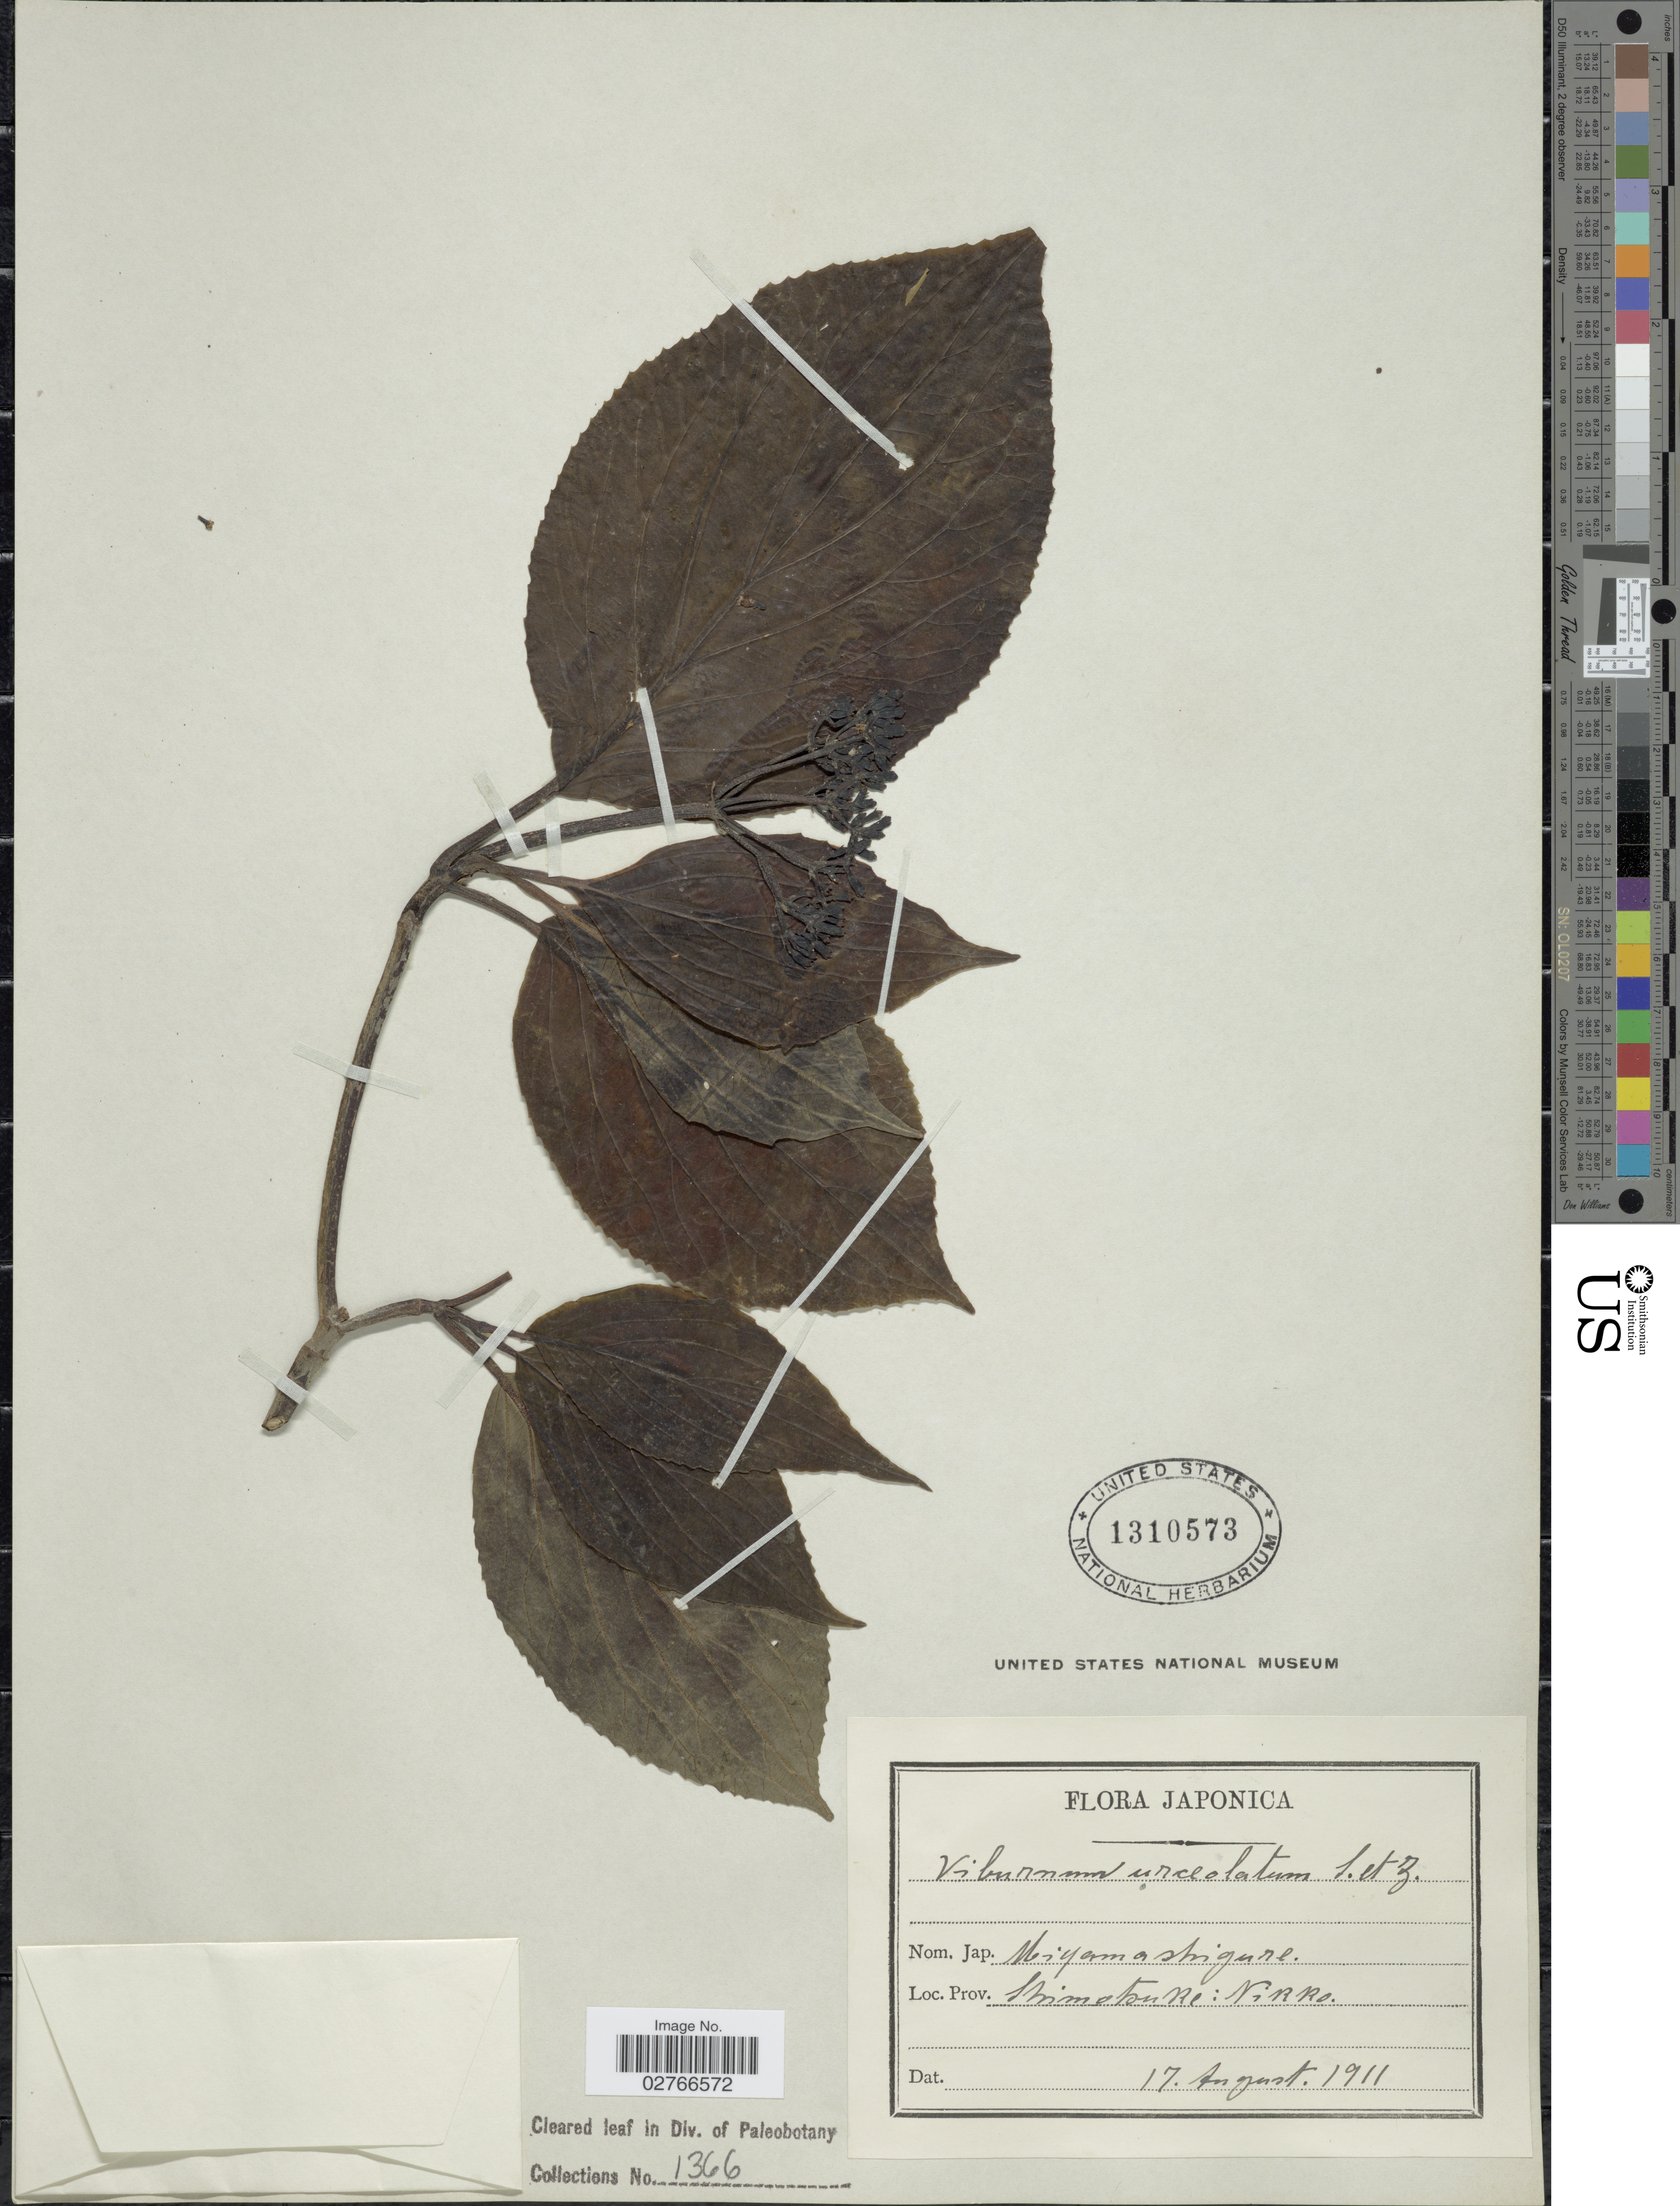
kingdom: Plantae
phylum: Tracheophyta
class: Magnoliopsida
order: Dipsacales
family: Viburnaceae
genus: Viburnum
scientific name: Viburnum urceolatum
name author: Siebold & Zucc.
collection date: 1911-08-17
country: Japan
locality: Shimotouke: Nikko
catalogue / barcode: US 1310573